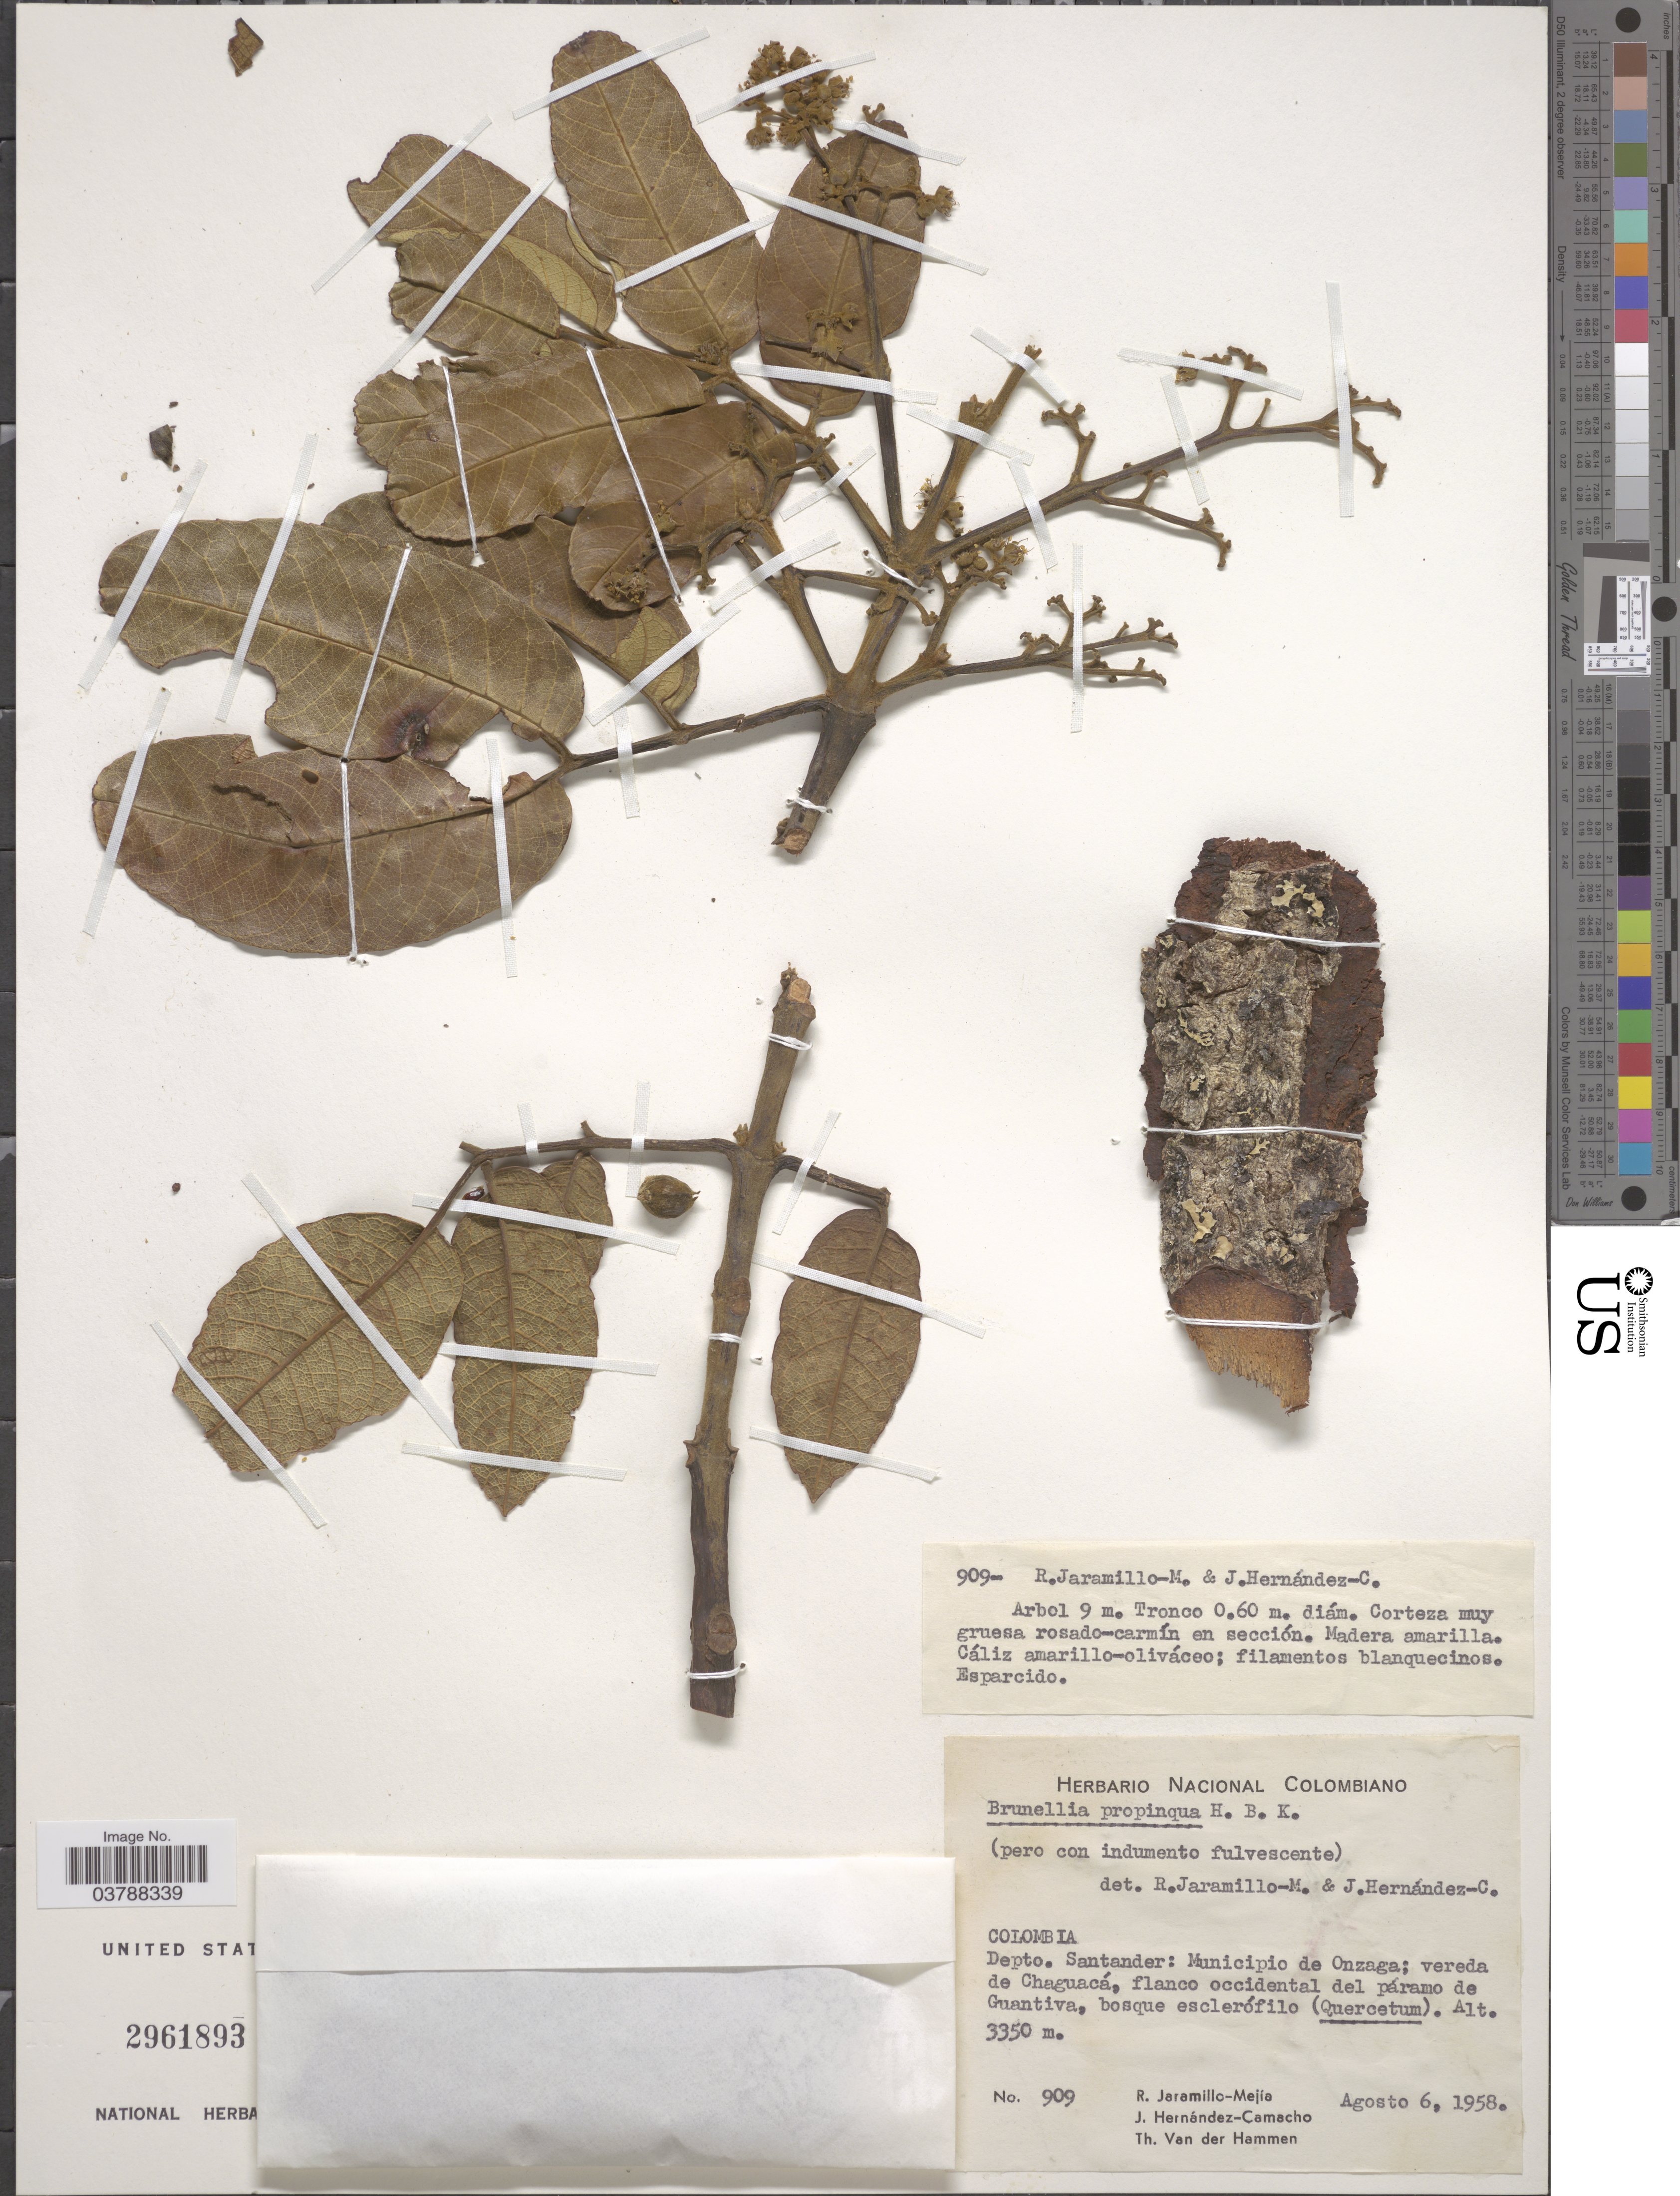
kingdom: Plantae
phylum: Tracheophyta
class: Magnoliopsida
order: Oxalidales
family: Brunelliaceae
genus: Brunellia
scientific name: Brunellia propinqua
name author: Kunth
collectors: R. Jaramillo M., J. Hernández-Camacho & T. Van der Hammen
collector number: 909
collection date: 1958-08-06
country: Colombia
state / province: Santander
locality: Depto. Santander: Municipio de Onzaga; vereda de Chaguacá, flanco occidental del páramo de Guantiva.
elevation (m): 3350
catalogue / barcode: US 2961893